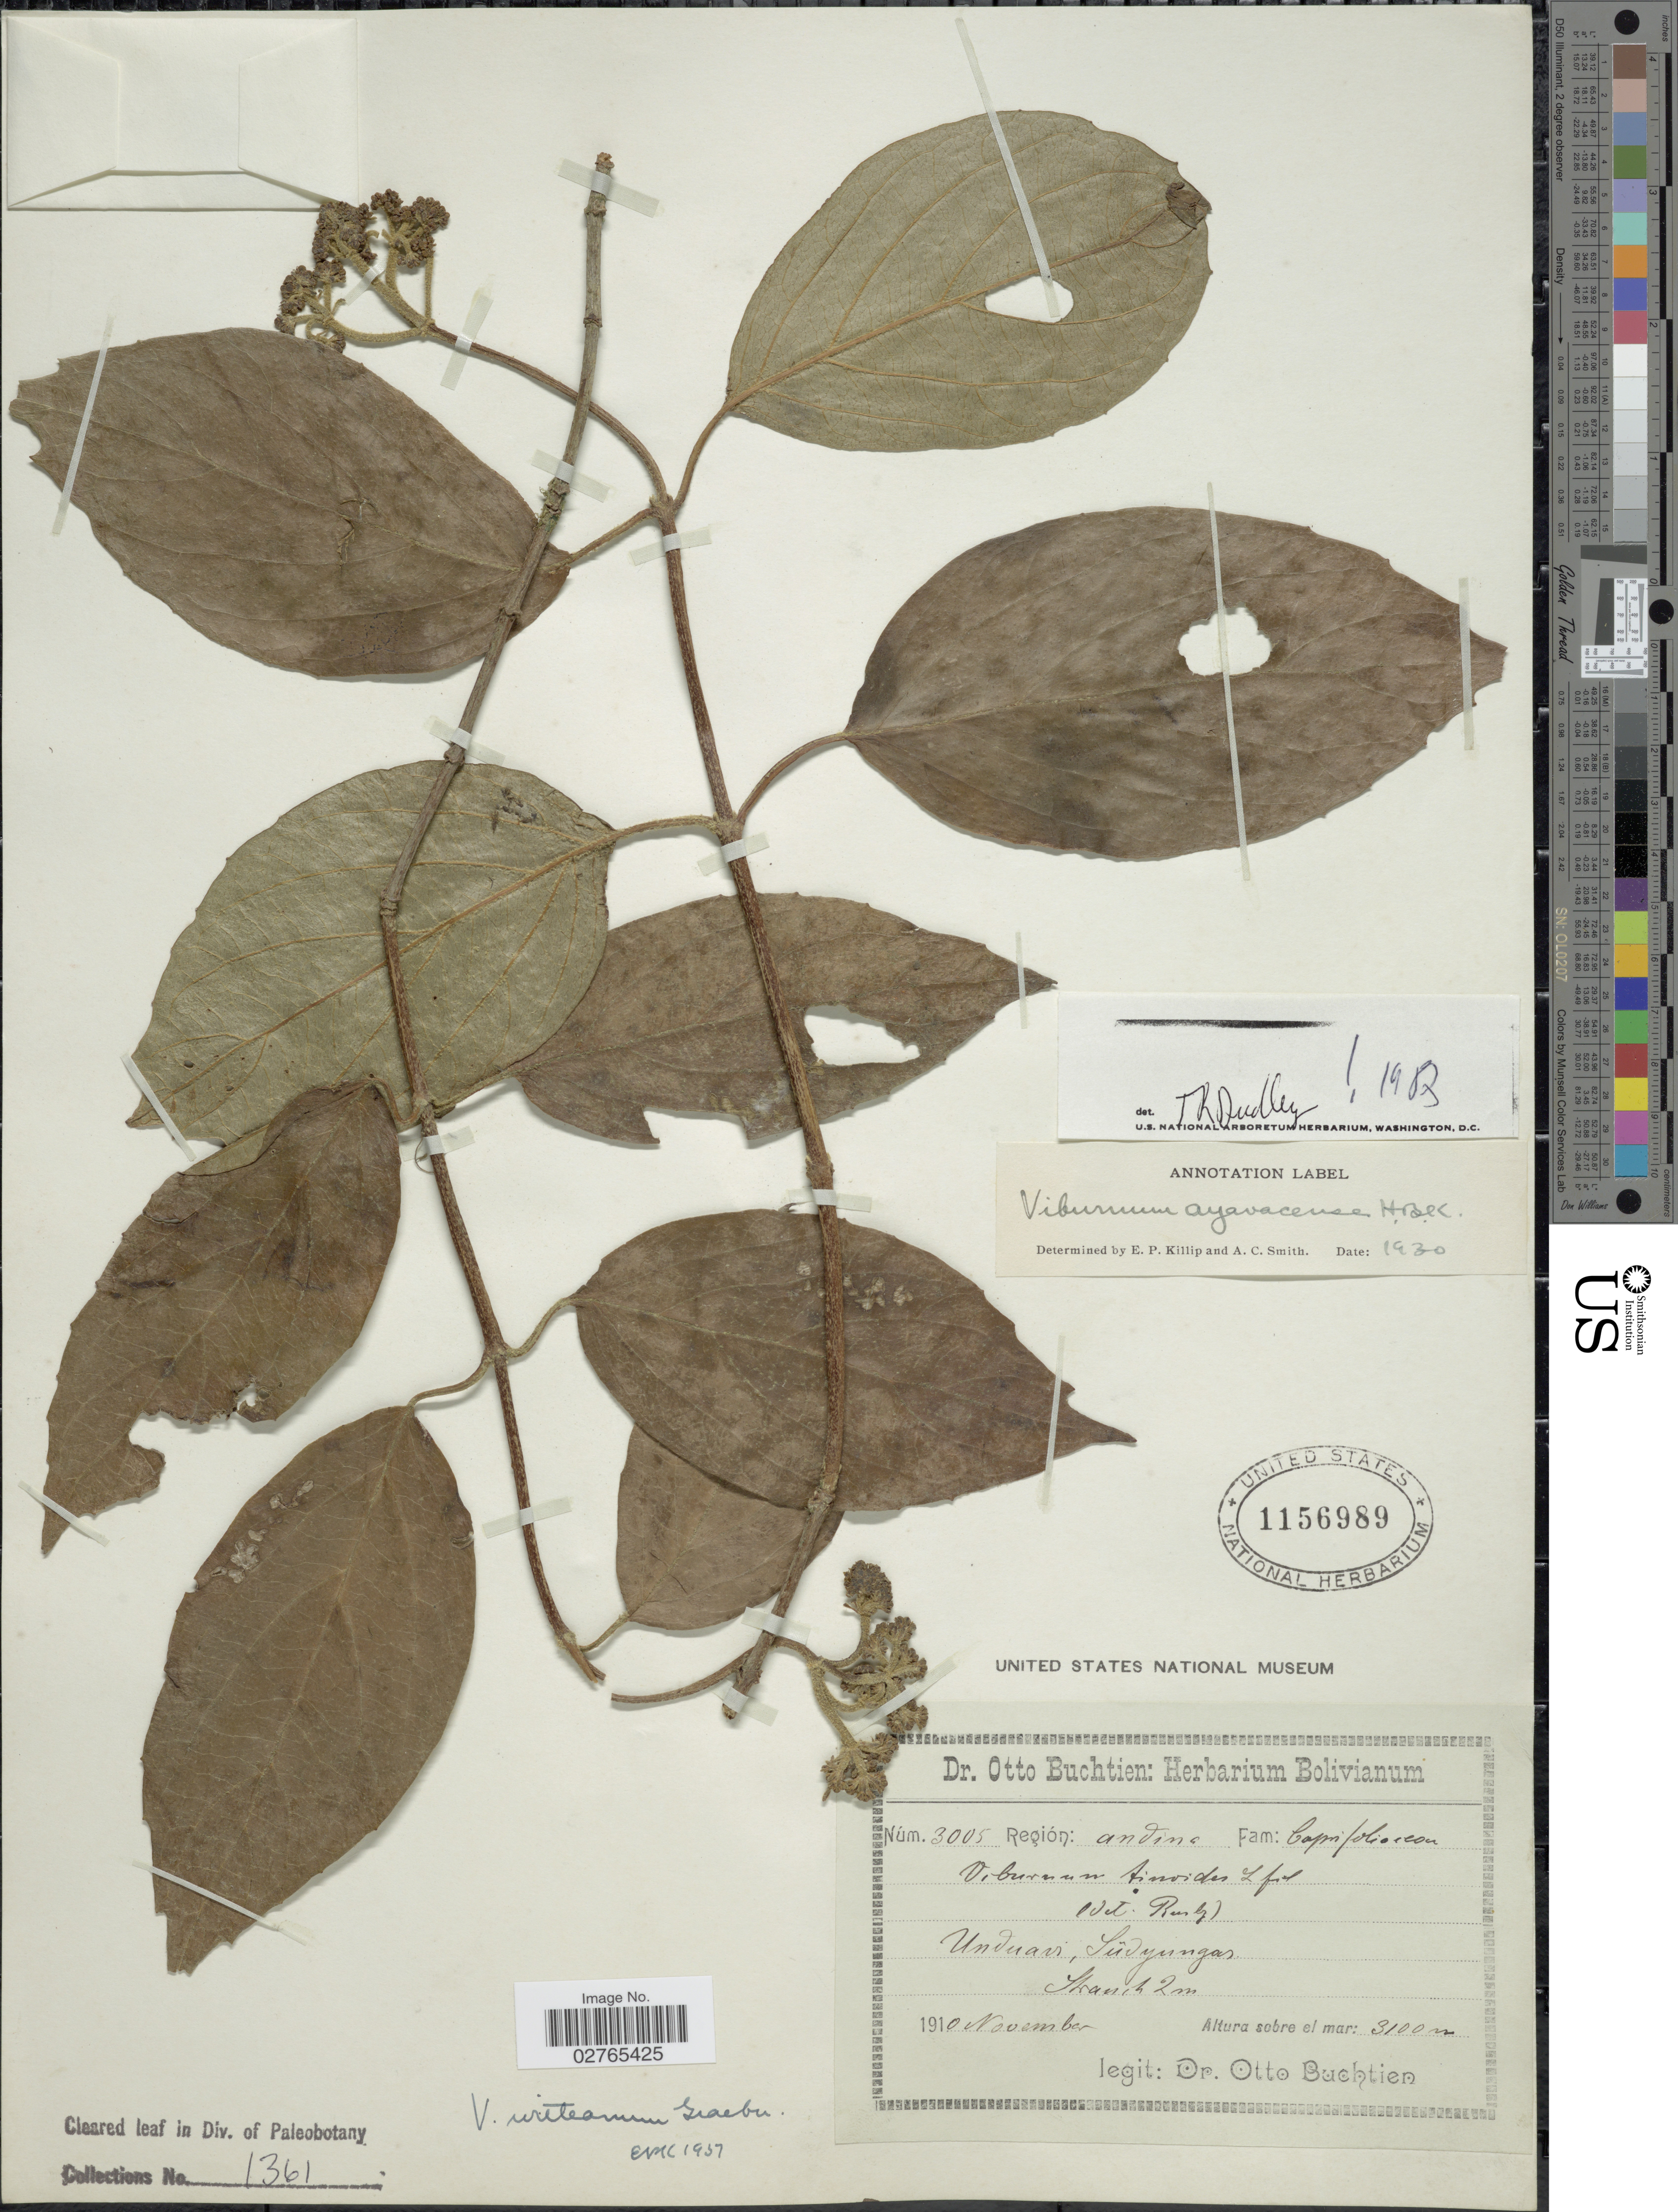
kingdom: Plantae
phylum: Tracheophyta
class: Magnoliopsida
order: Dipsacales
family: Viburnaceae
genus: Viburnum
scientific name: Viburnum witteanum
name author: Graebn.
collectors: O. Buchtien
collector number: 3005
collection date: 1910-11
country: Bolivia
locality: Región: Andine. Unduavi, Südyungas.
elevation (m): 3100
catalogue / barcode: US 1156989